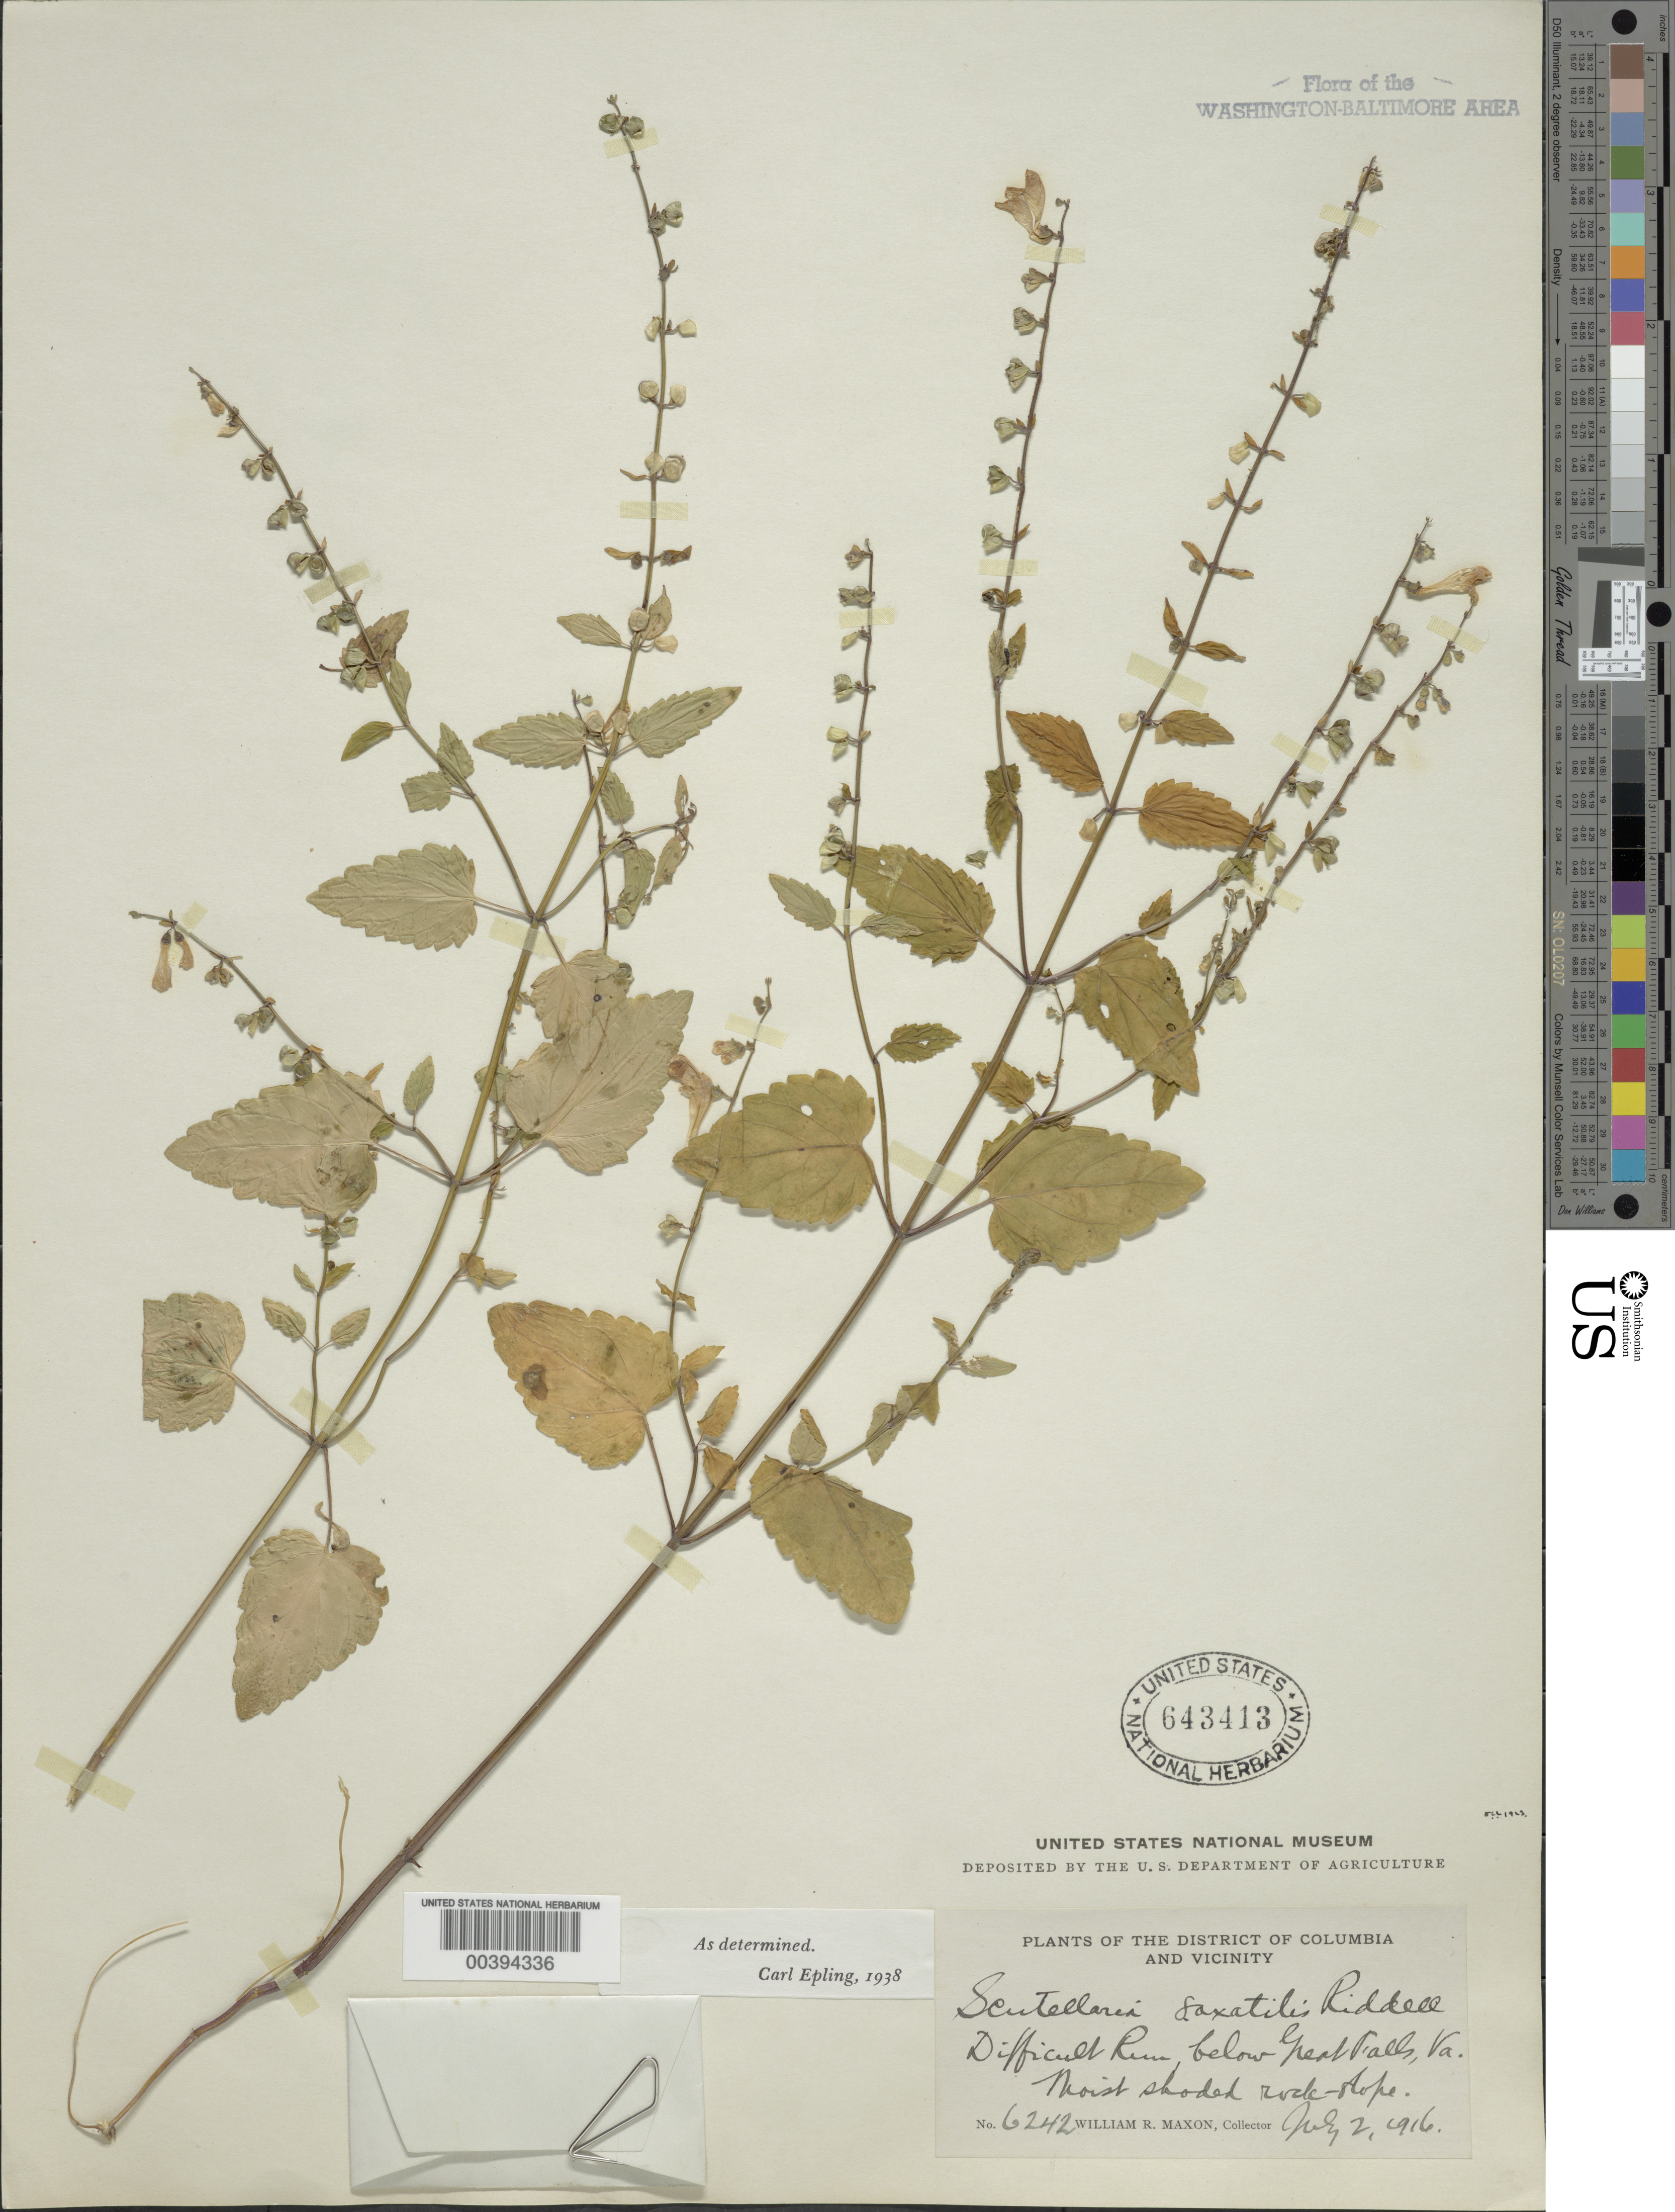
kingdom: Plantae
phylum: Tracheophyta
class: Magnoliopsida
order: Lamiales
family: Lamiaceae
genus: Scutellaria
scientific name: Scutellaria saxatilis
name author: Riddell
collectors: W. R. Maxon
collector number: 6242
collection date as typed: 02 Jul 1916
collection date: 1916-07-02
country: United States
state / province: Virginia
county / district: Fairfax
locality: Difficult Run C. and O. Canal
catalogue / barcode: US 643413